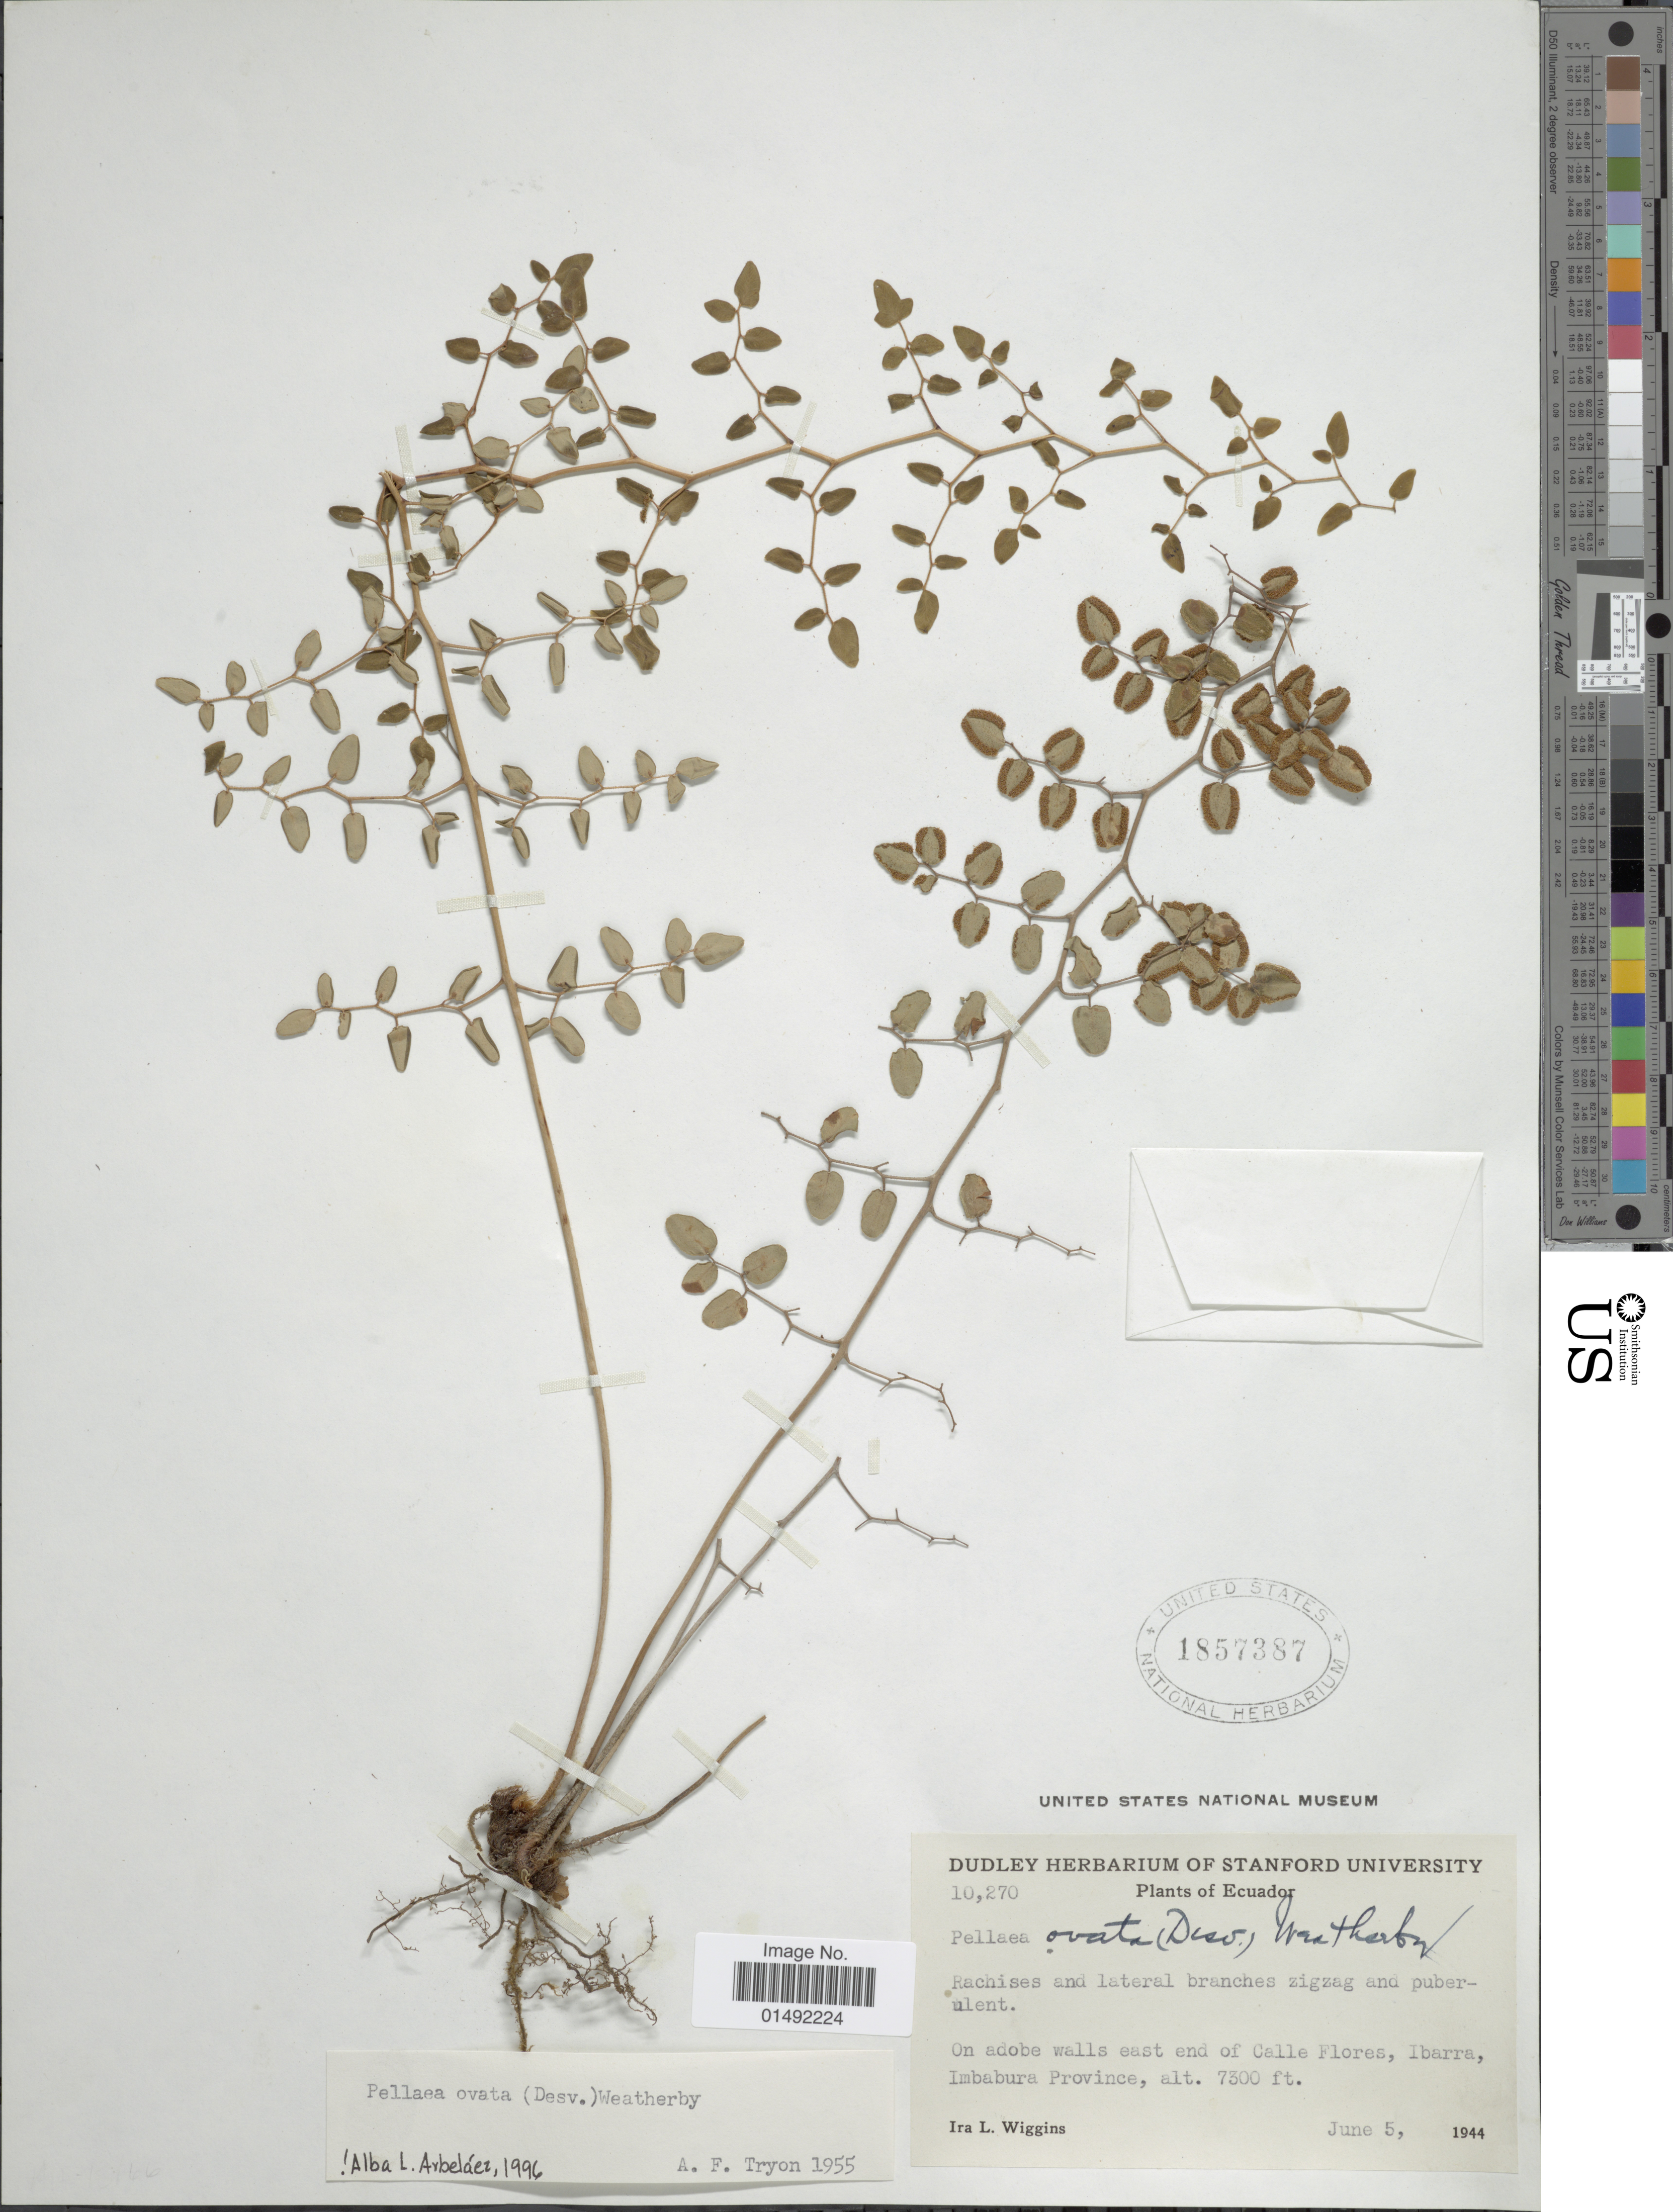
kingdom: Plantae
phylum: Tracheophyta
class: Polypodiopsida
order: Polypodiales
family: Pteridaceae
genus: Pellaea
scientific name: Pellaea ovata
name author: (Desv.) Weath.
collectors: I. L. Wiggins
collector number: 10270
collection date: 1944-06-05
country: Ecuador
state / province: Imbabura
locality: On adobe walls east end of Calle Flores, Ibarra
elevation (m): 2225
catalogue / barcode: US 1857387